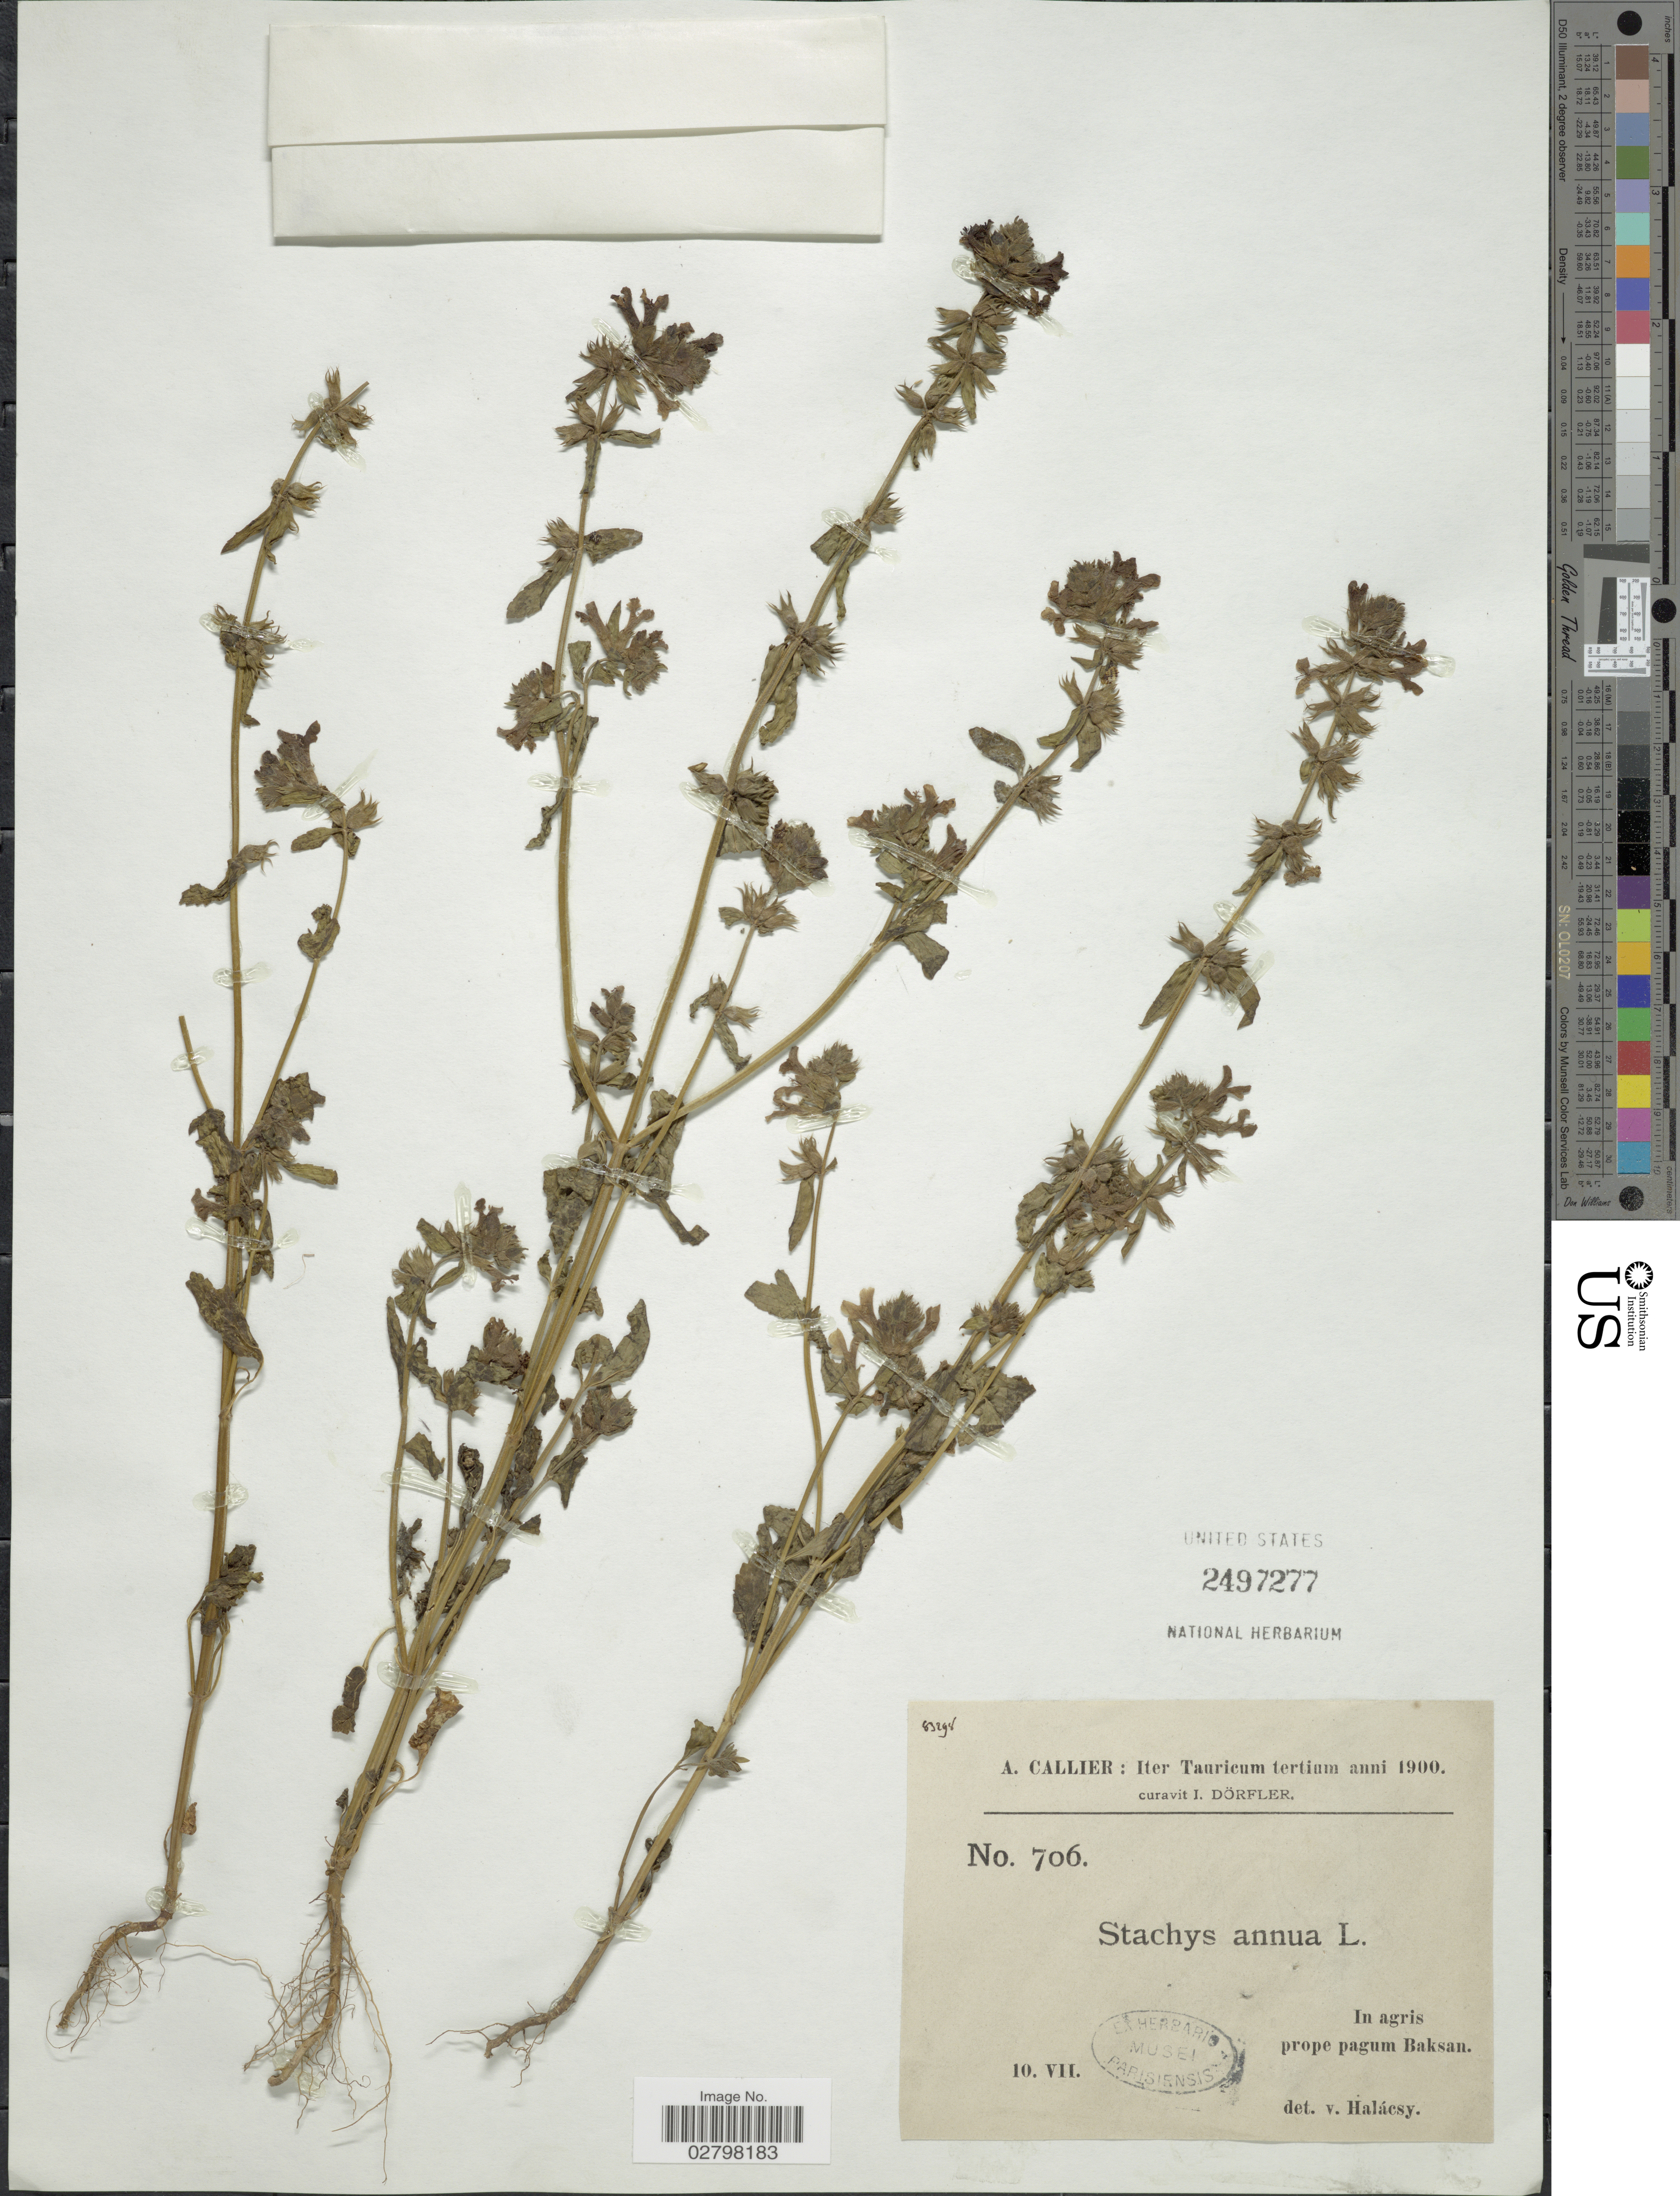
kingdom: Plantae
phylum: Tracheophyta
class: Magnoliopsida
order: Lamiales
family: Lamiaceae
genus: Stachys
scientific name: Stachys annua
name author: (L.) L.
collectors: A. Callier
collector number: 706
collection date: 1900-07-10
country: Russian Federation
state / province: Kabardino-Balkar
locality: Iter Tauricum tertium. In agris prope pagum Baksan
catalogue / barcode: US 2497277